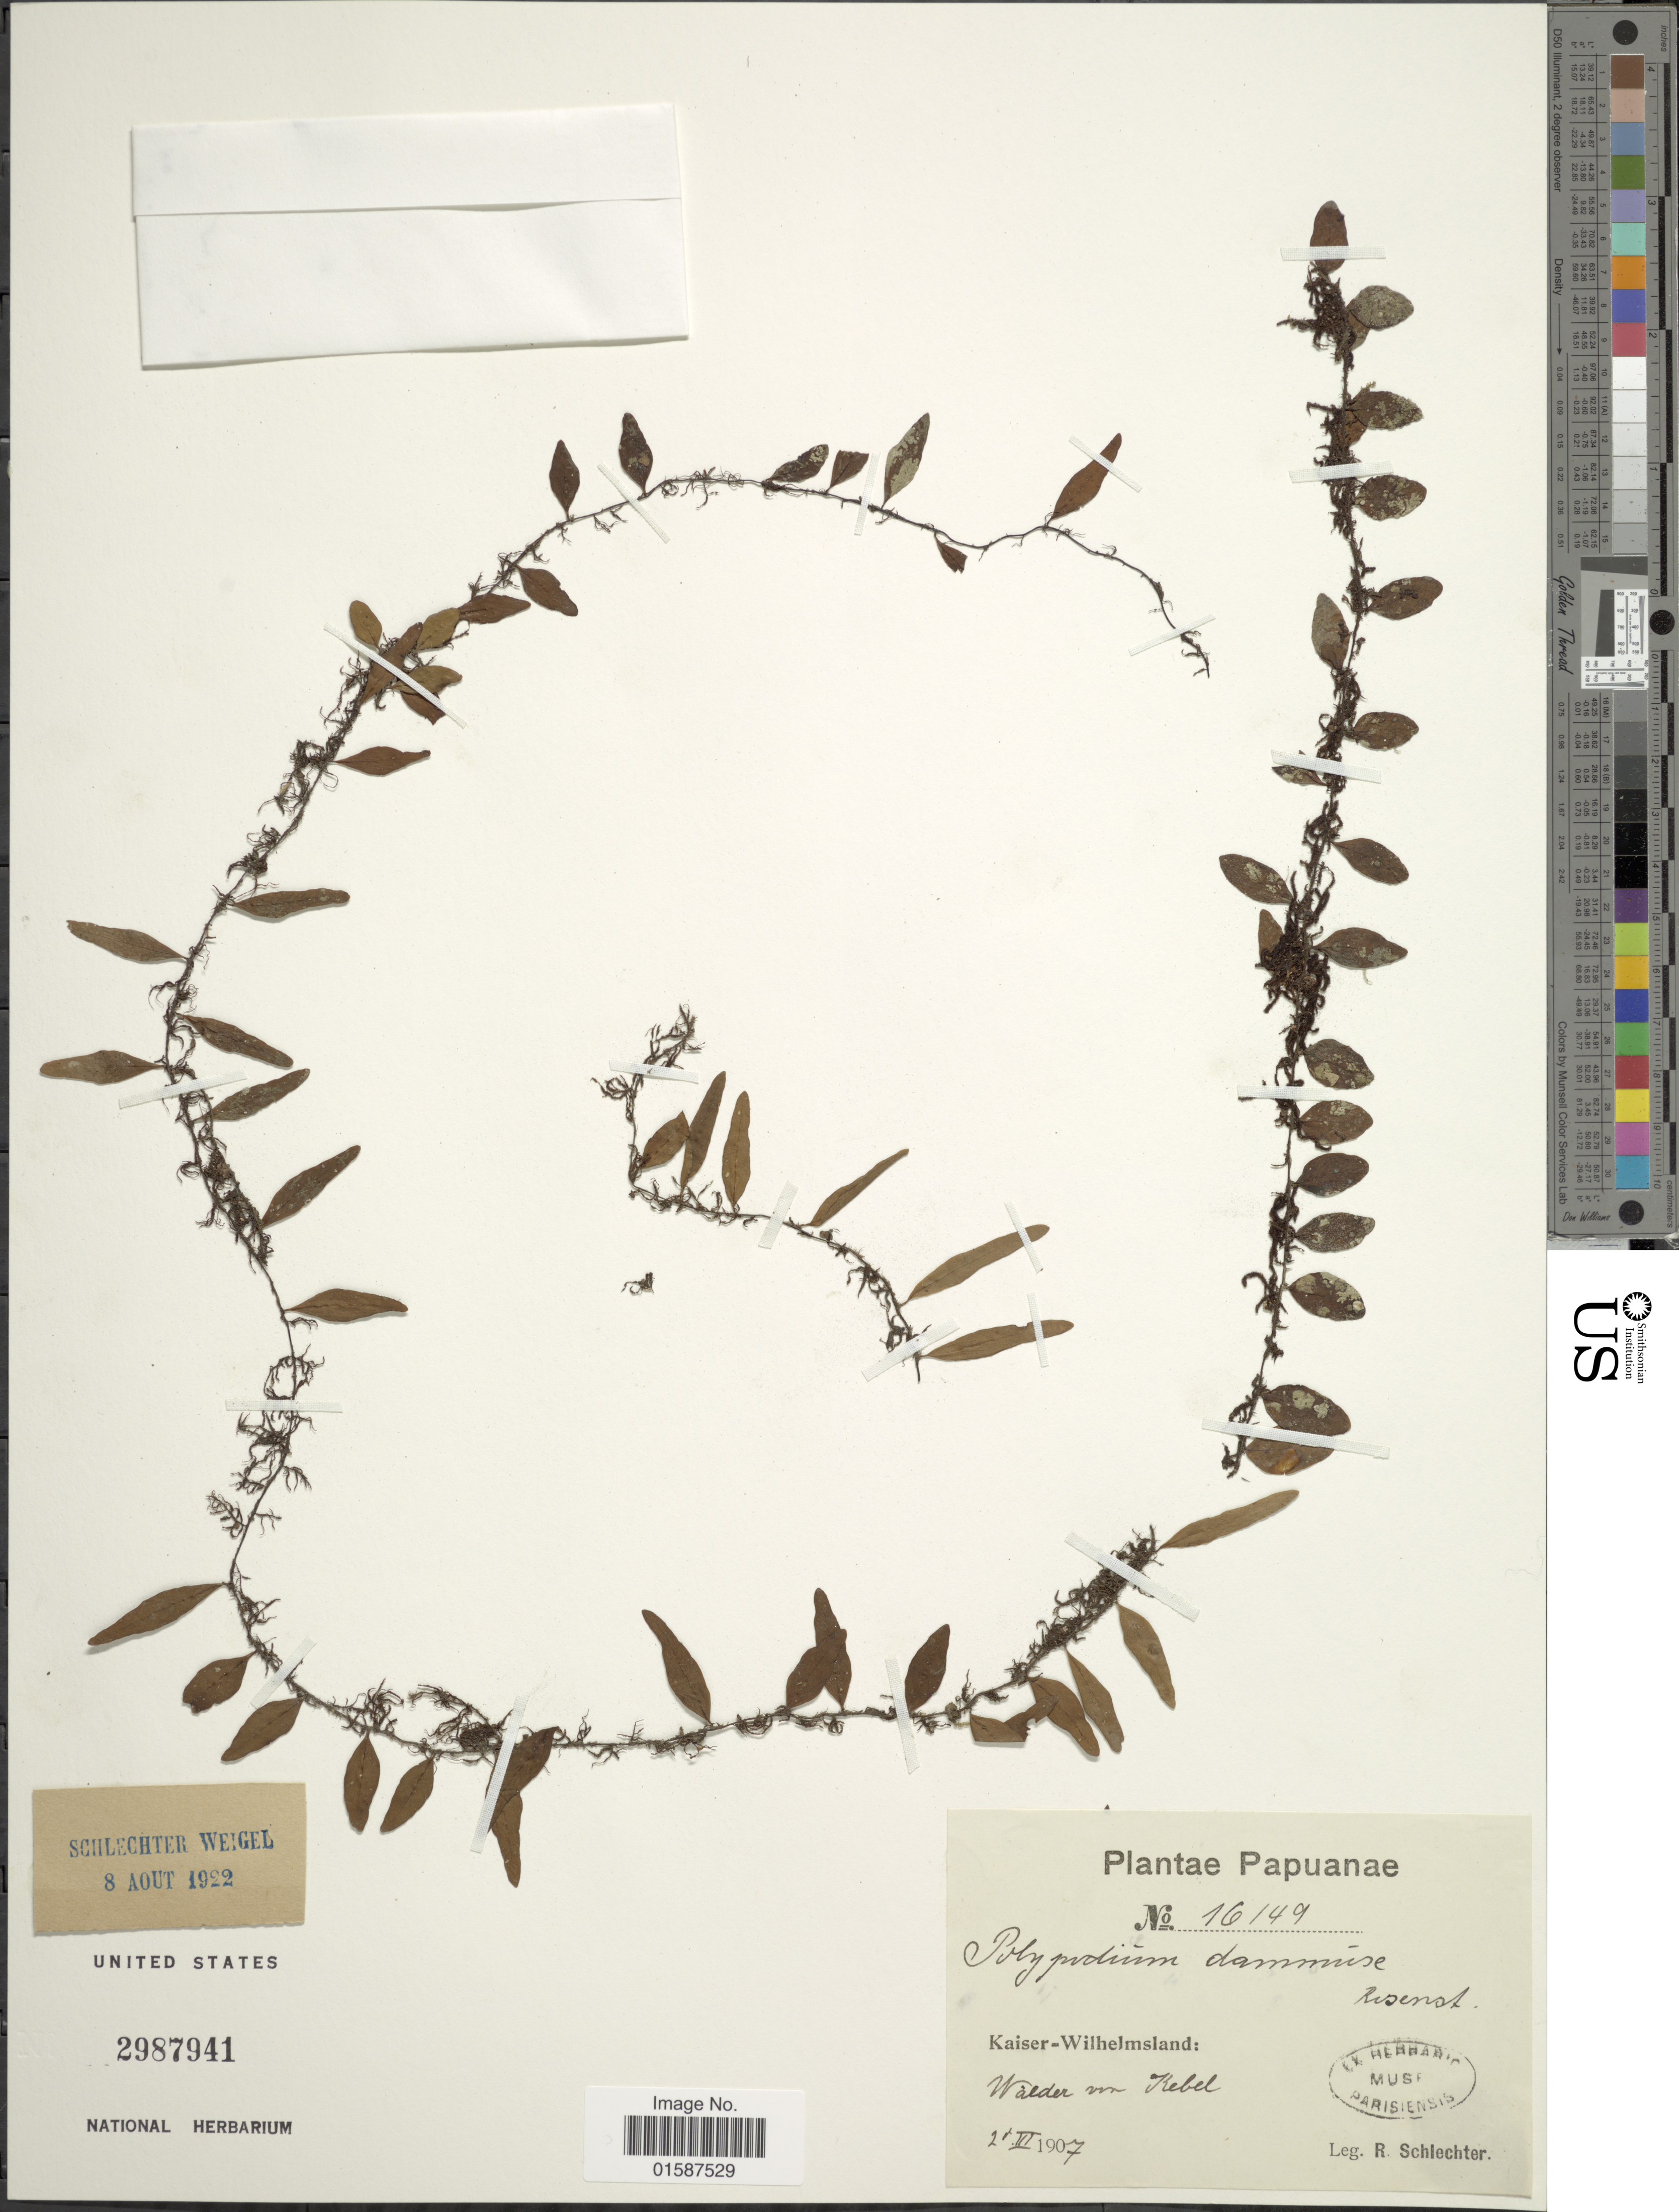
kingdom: Plantae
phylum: Tracheophyta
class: Polypodiopsida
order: Polypodiales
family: Polypodiaceae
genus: Lemmaphyllum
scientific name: Lemmaphyllum accedens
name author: (Blume) Donk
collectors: F. R. R. Schlechter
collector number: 16149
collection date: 1907-06-02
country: Papua New Guinea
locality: Papuanae, Kaiser-Wilhelmsland, Walder von rebel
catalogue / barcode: US 2987941